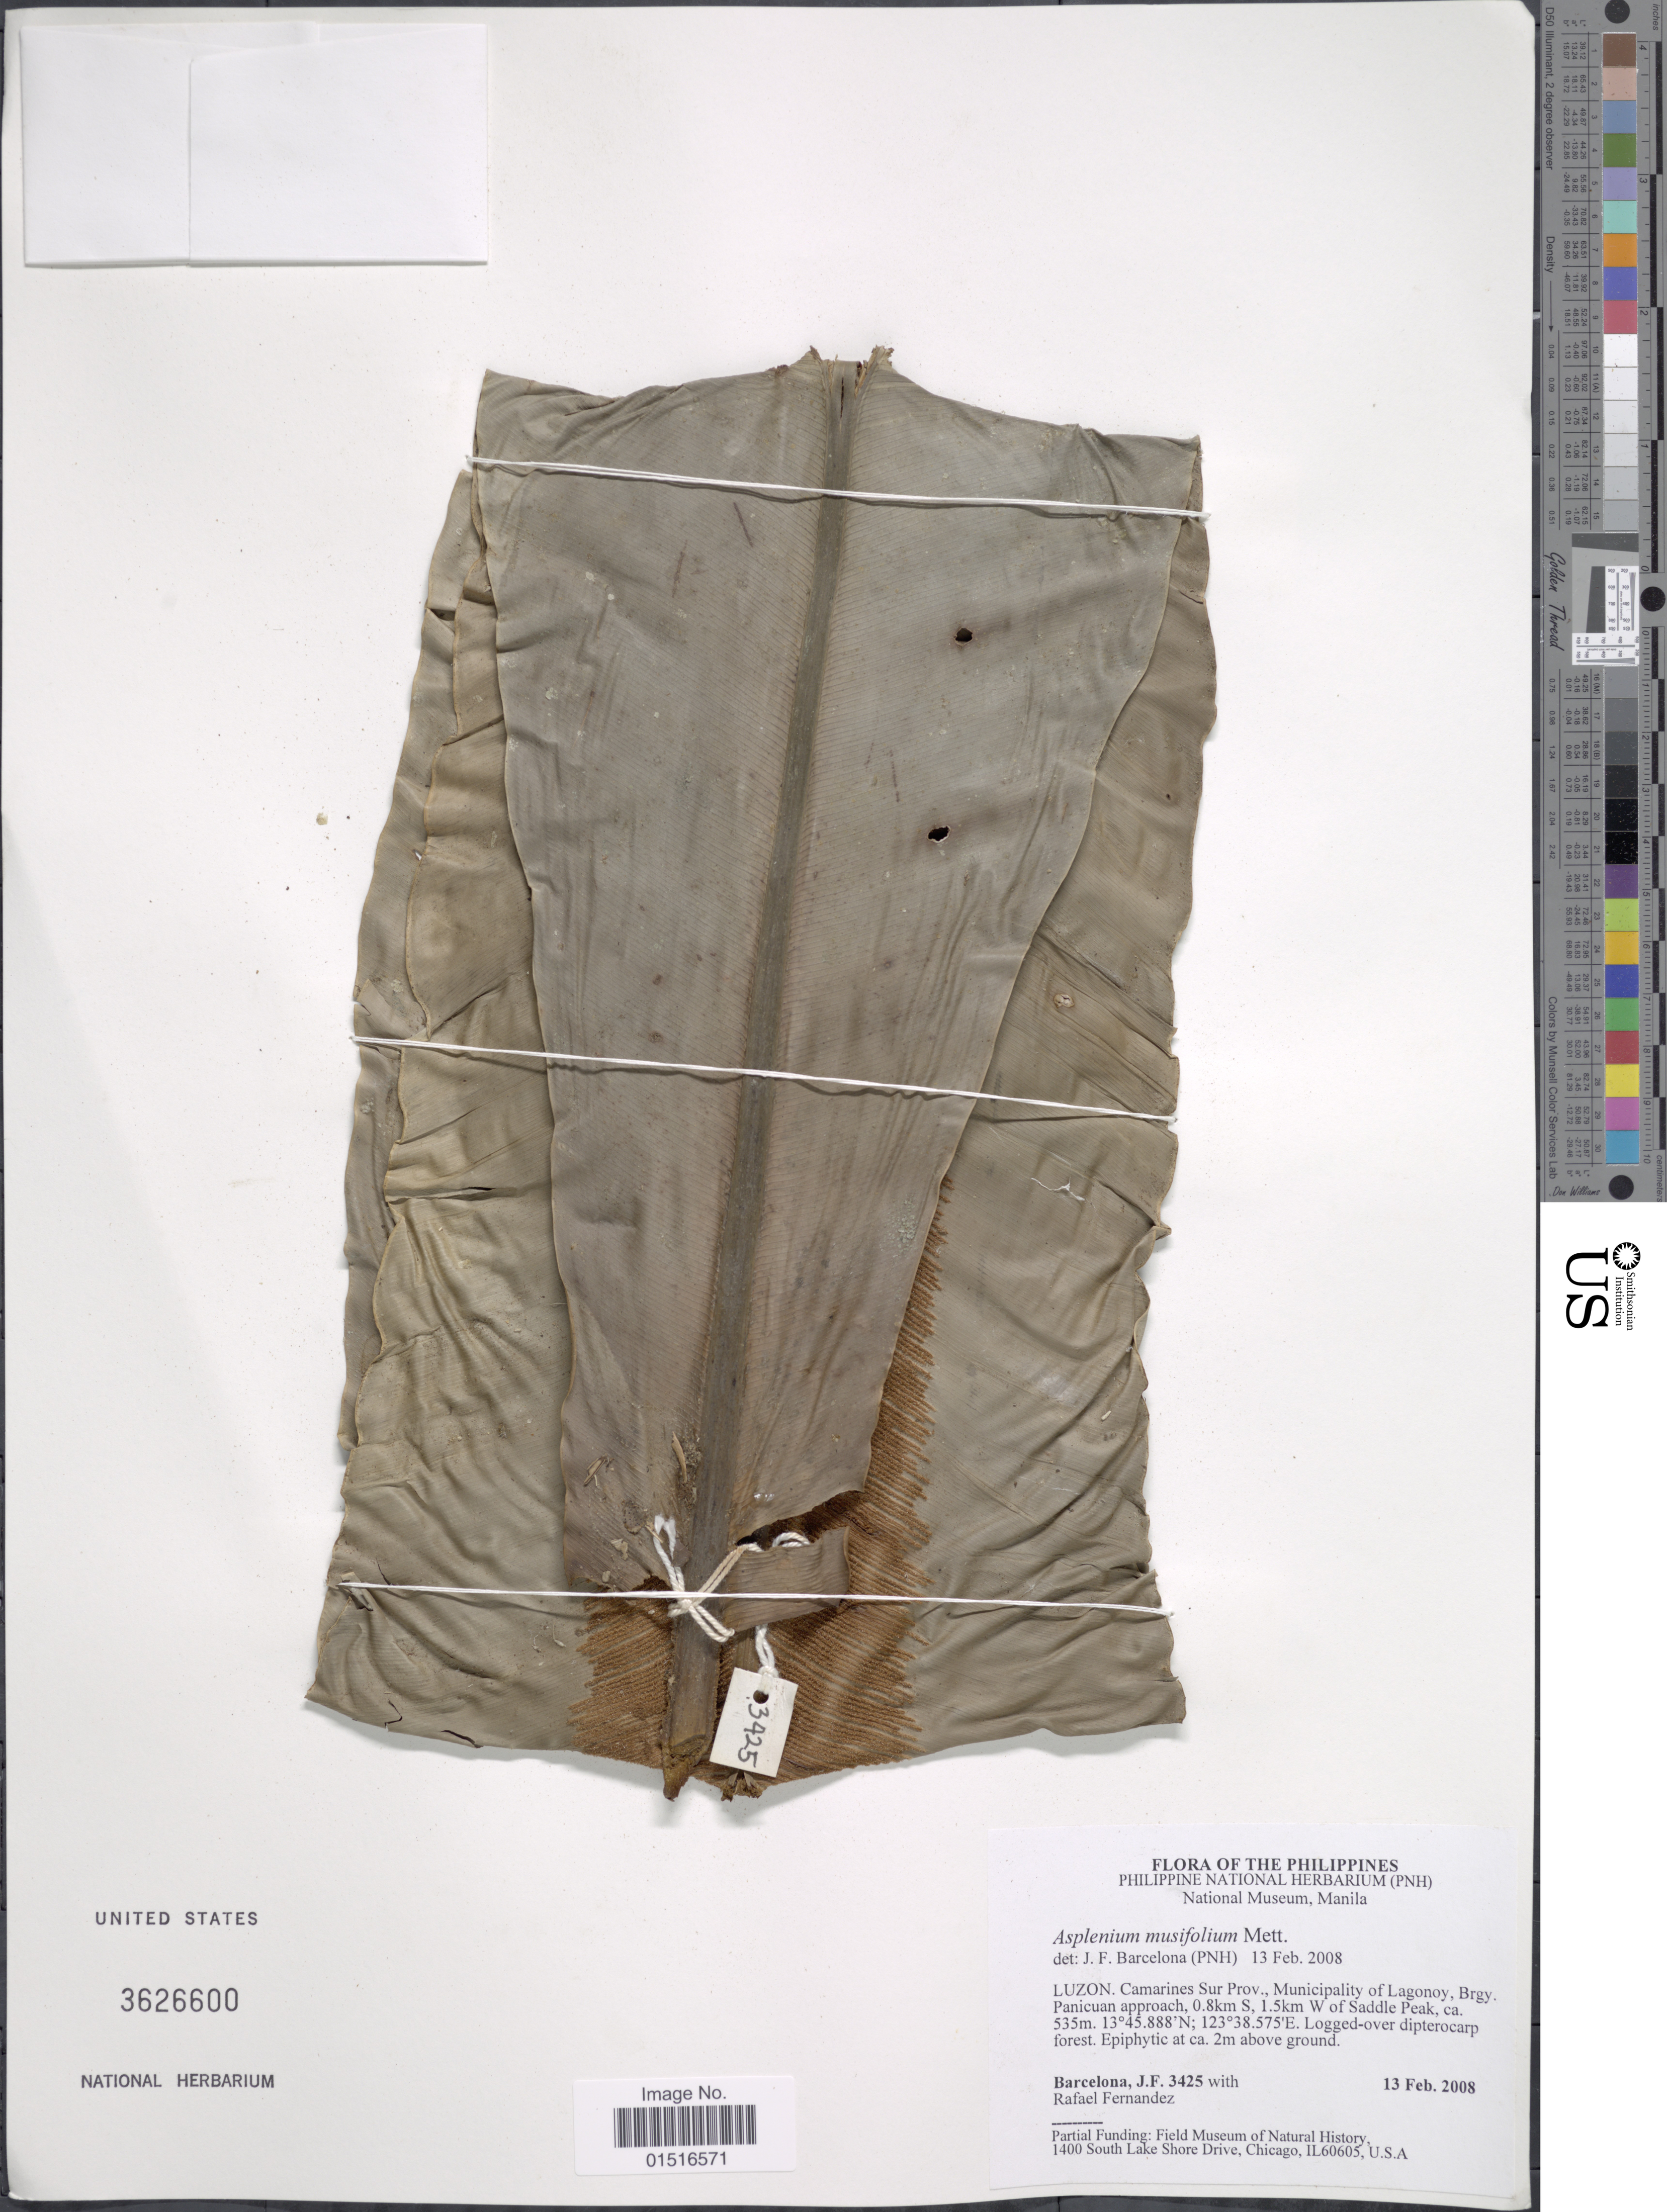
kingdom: Plantae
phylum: Tracheophyta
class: Polypodiopsida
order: Polypodiales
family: Aspleniaceae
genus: Asplenium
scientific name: Asplenium musifolium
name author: Mett.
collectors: J. F. Barcelona & R. Fernandez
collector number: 3425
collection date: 2008-02-13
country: Philippines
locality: Luzon, Camarines Sur Prov., Municipality of Lagonoy, Brgy. Panicuan approach, 0.8 km S, 1.5 km W of Saddle Peak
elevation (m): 535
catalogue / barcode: US 3626600